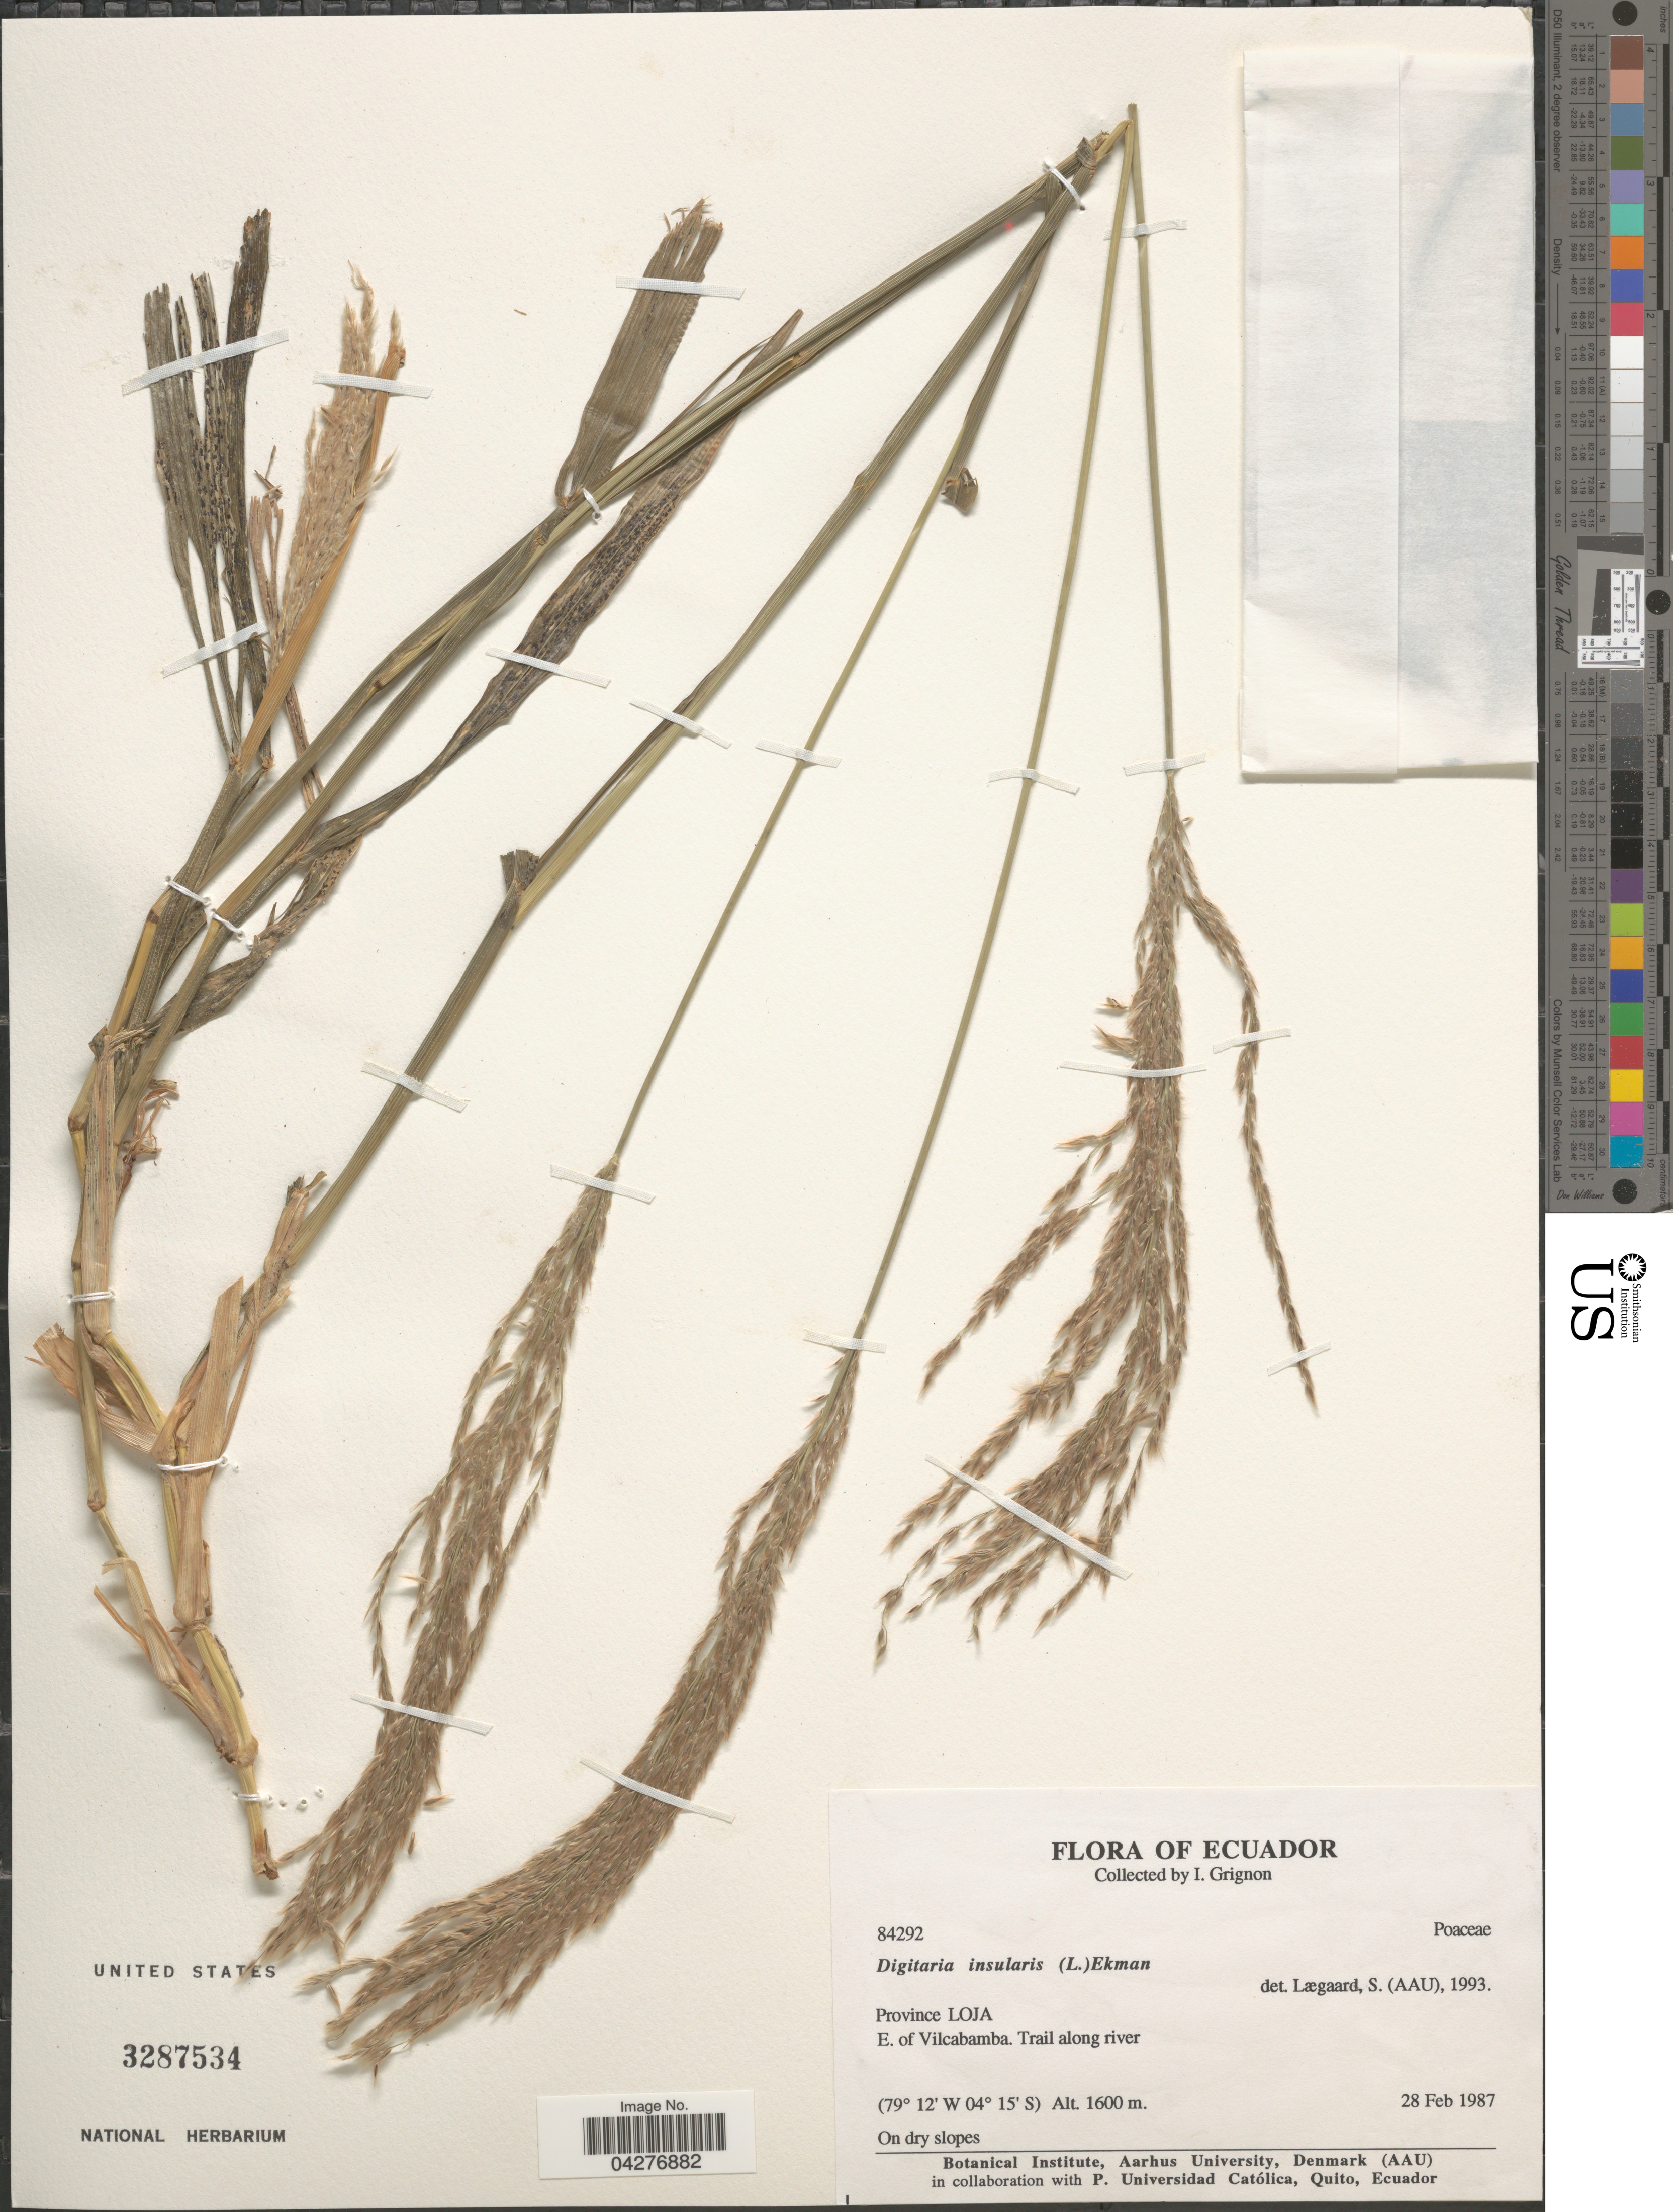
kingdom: Plantae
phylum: Tracheophyta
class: Liliopsida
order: Poales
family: Poaceae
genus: Digitaria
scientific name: Digitaria insularis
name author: (L.) Fedde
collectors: I. Grignon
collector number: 84292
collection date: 1987-02-28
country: Ecuador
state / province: Loja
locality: E. of Vilcabamba. Trail along river.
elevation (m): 1600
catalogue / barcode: US 3287534